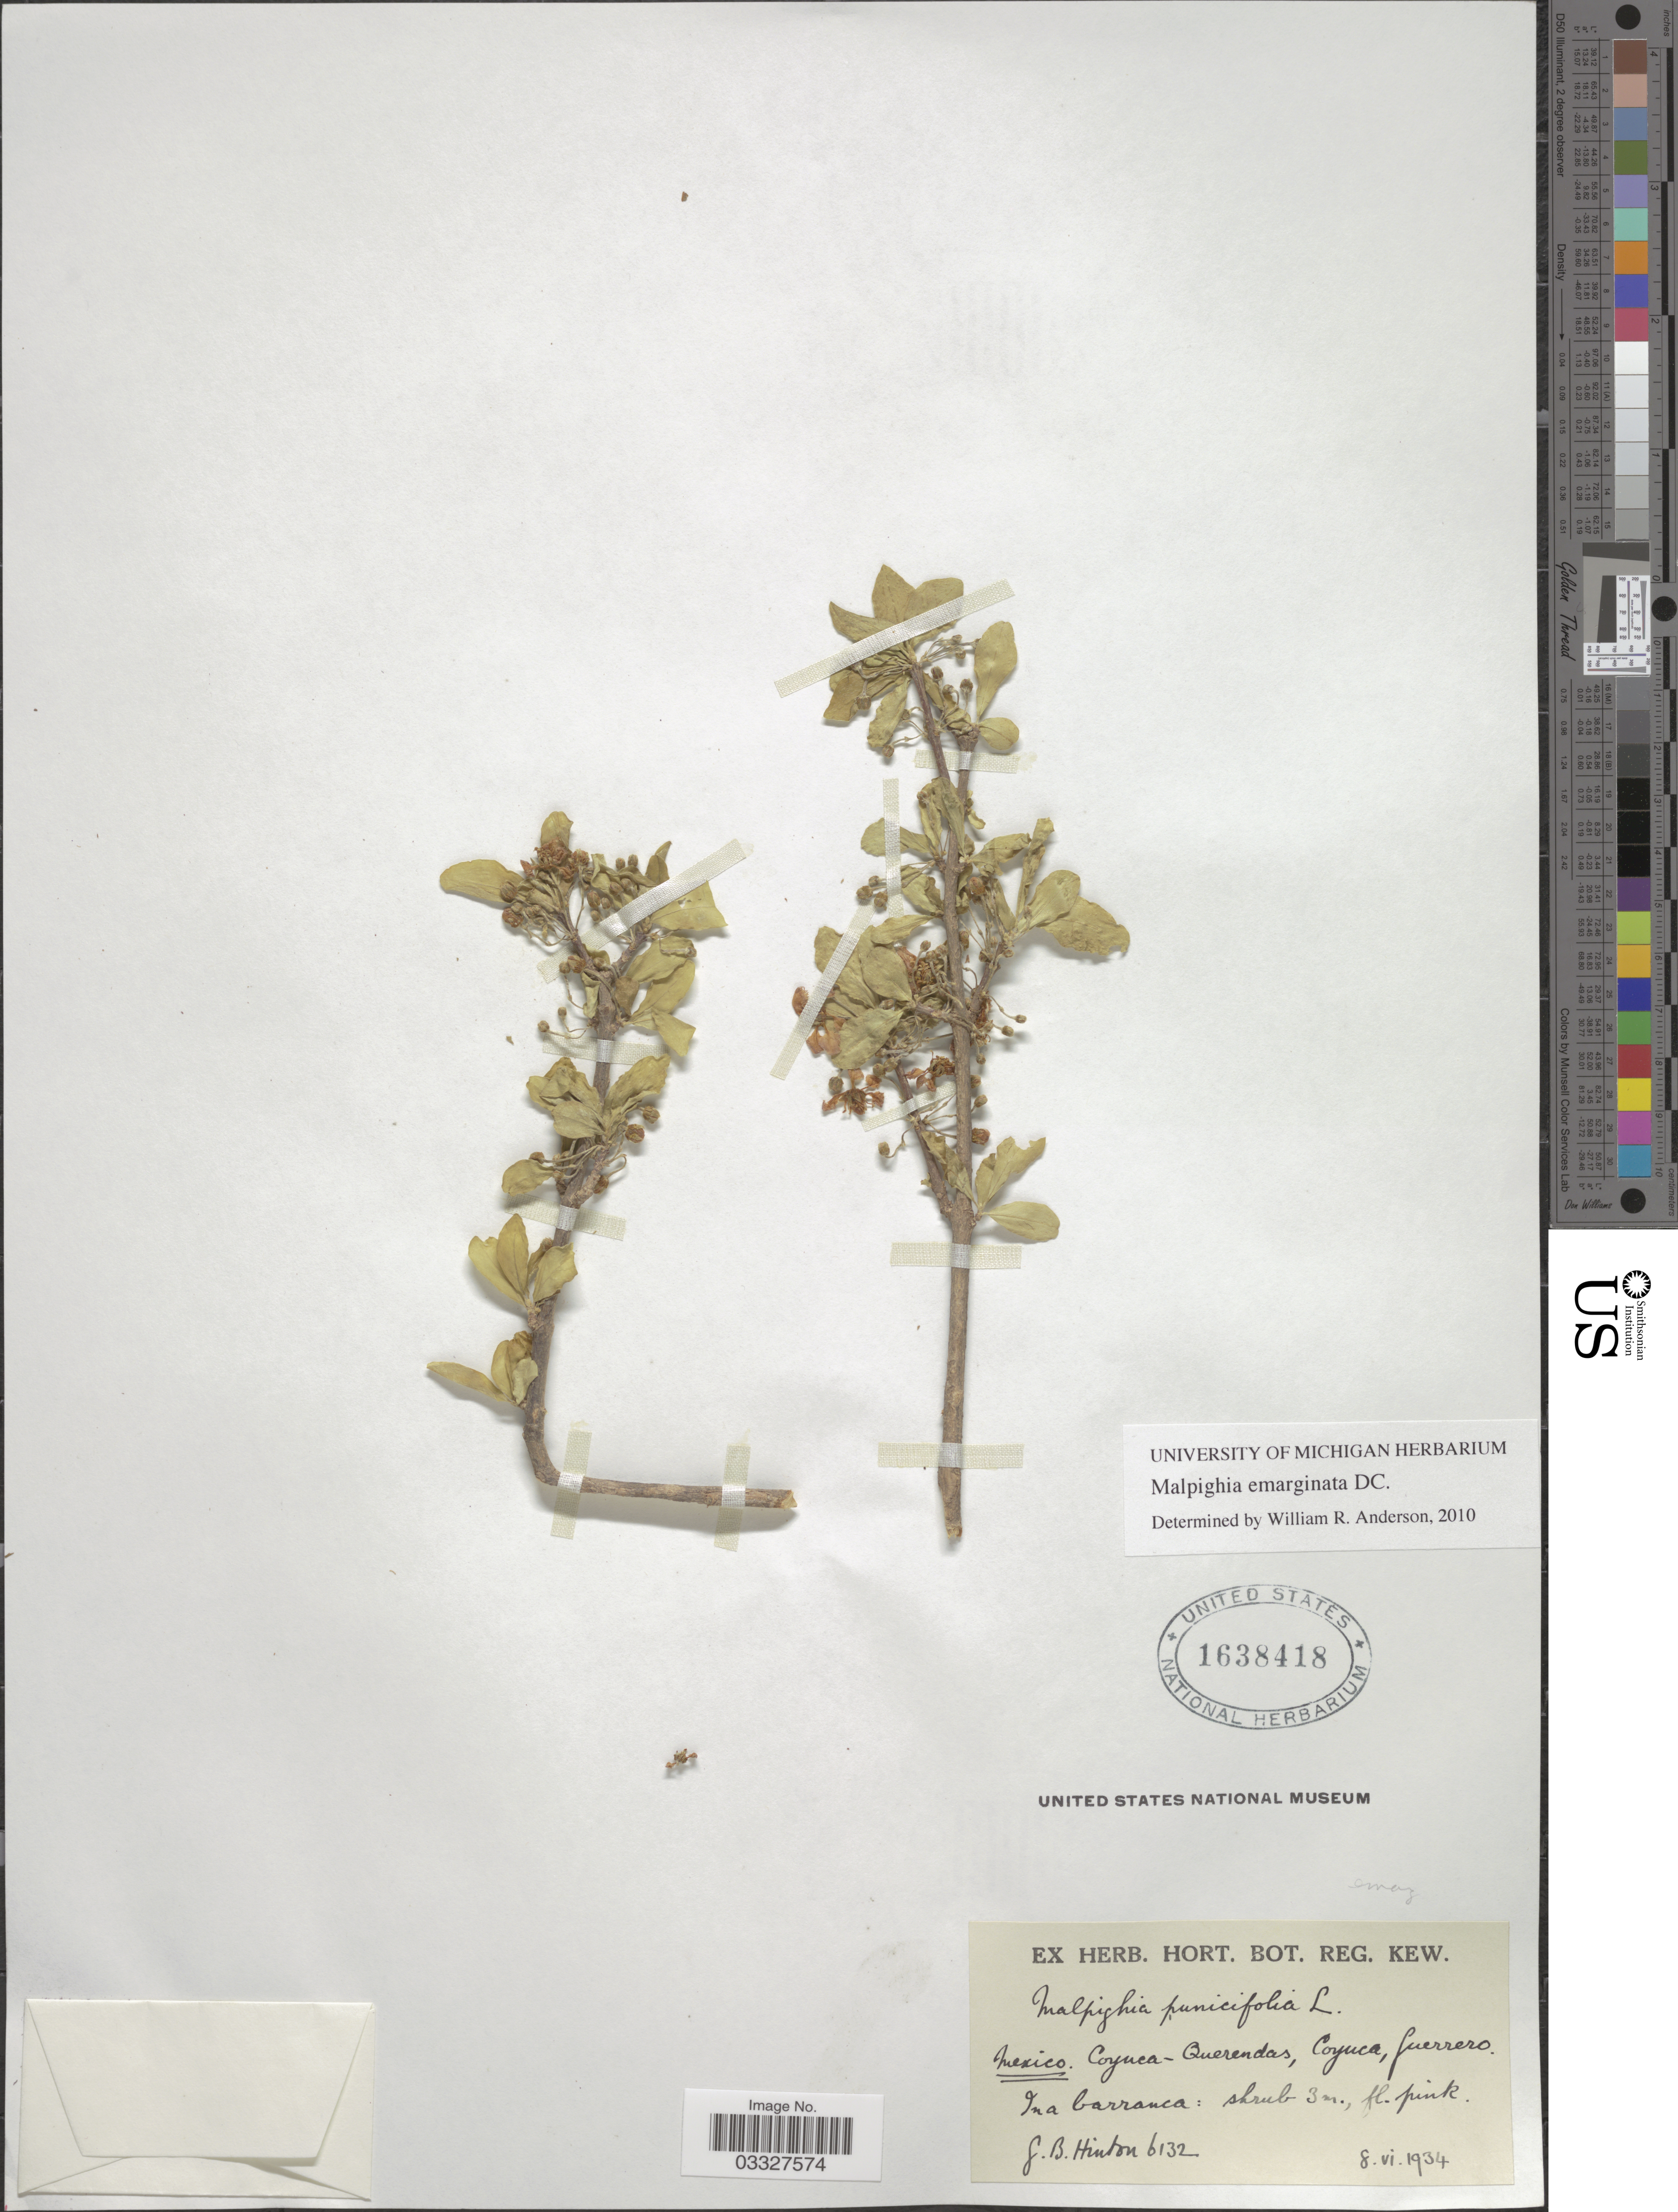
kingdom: Plantae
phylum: Tracheophyta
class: Magnoliopsida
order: Malpighiales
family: Malpighiaceae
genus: Malpighia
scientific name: Malpighia emarginata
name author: DC.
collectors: G. B. Hinton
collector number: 6132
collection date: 1934-06-08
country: Mexico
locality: Coyuca - Querendas, Coyuca, fuerrero. In a barranca.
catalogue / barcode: US 1638418